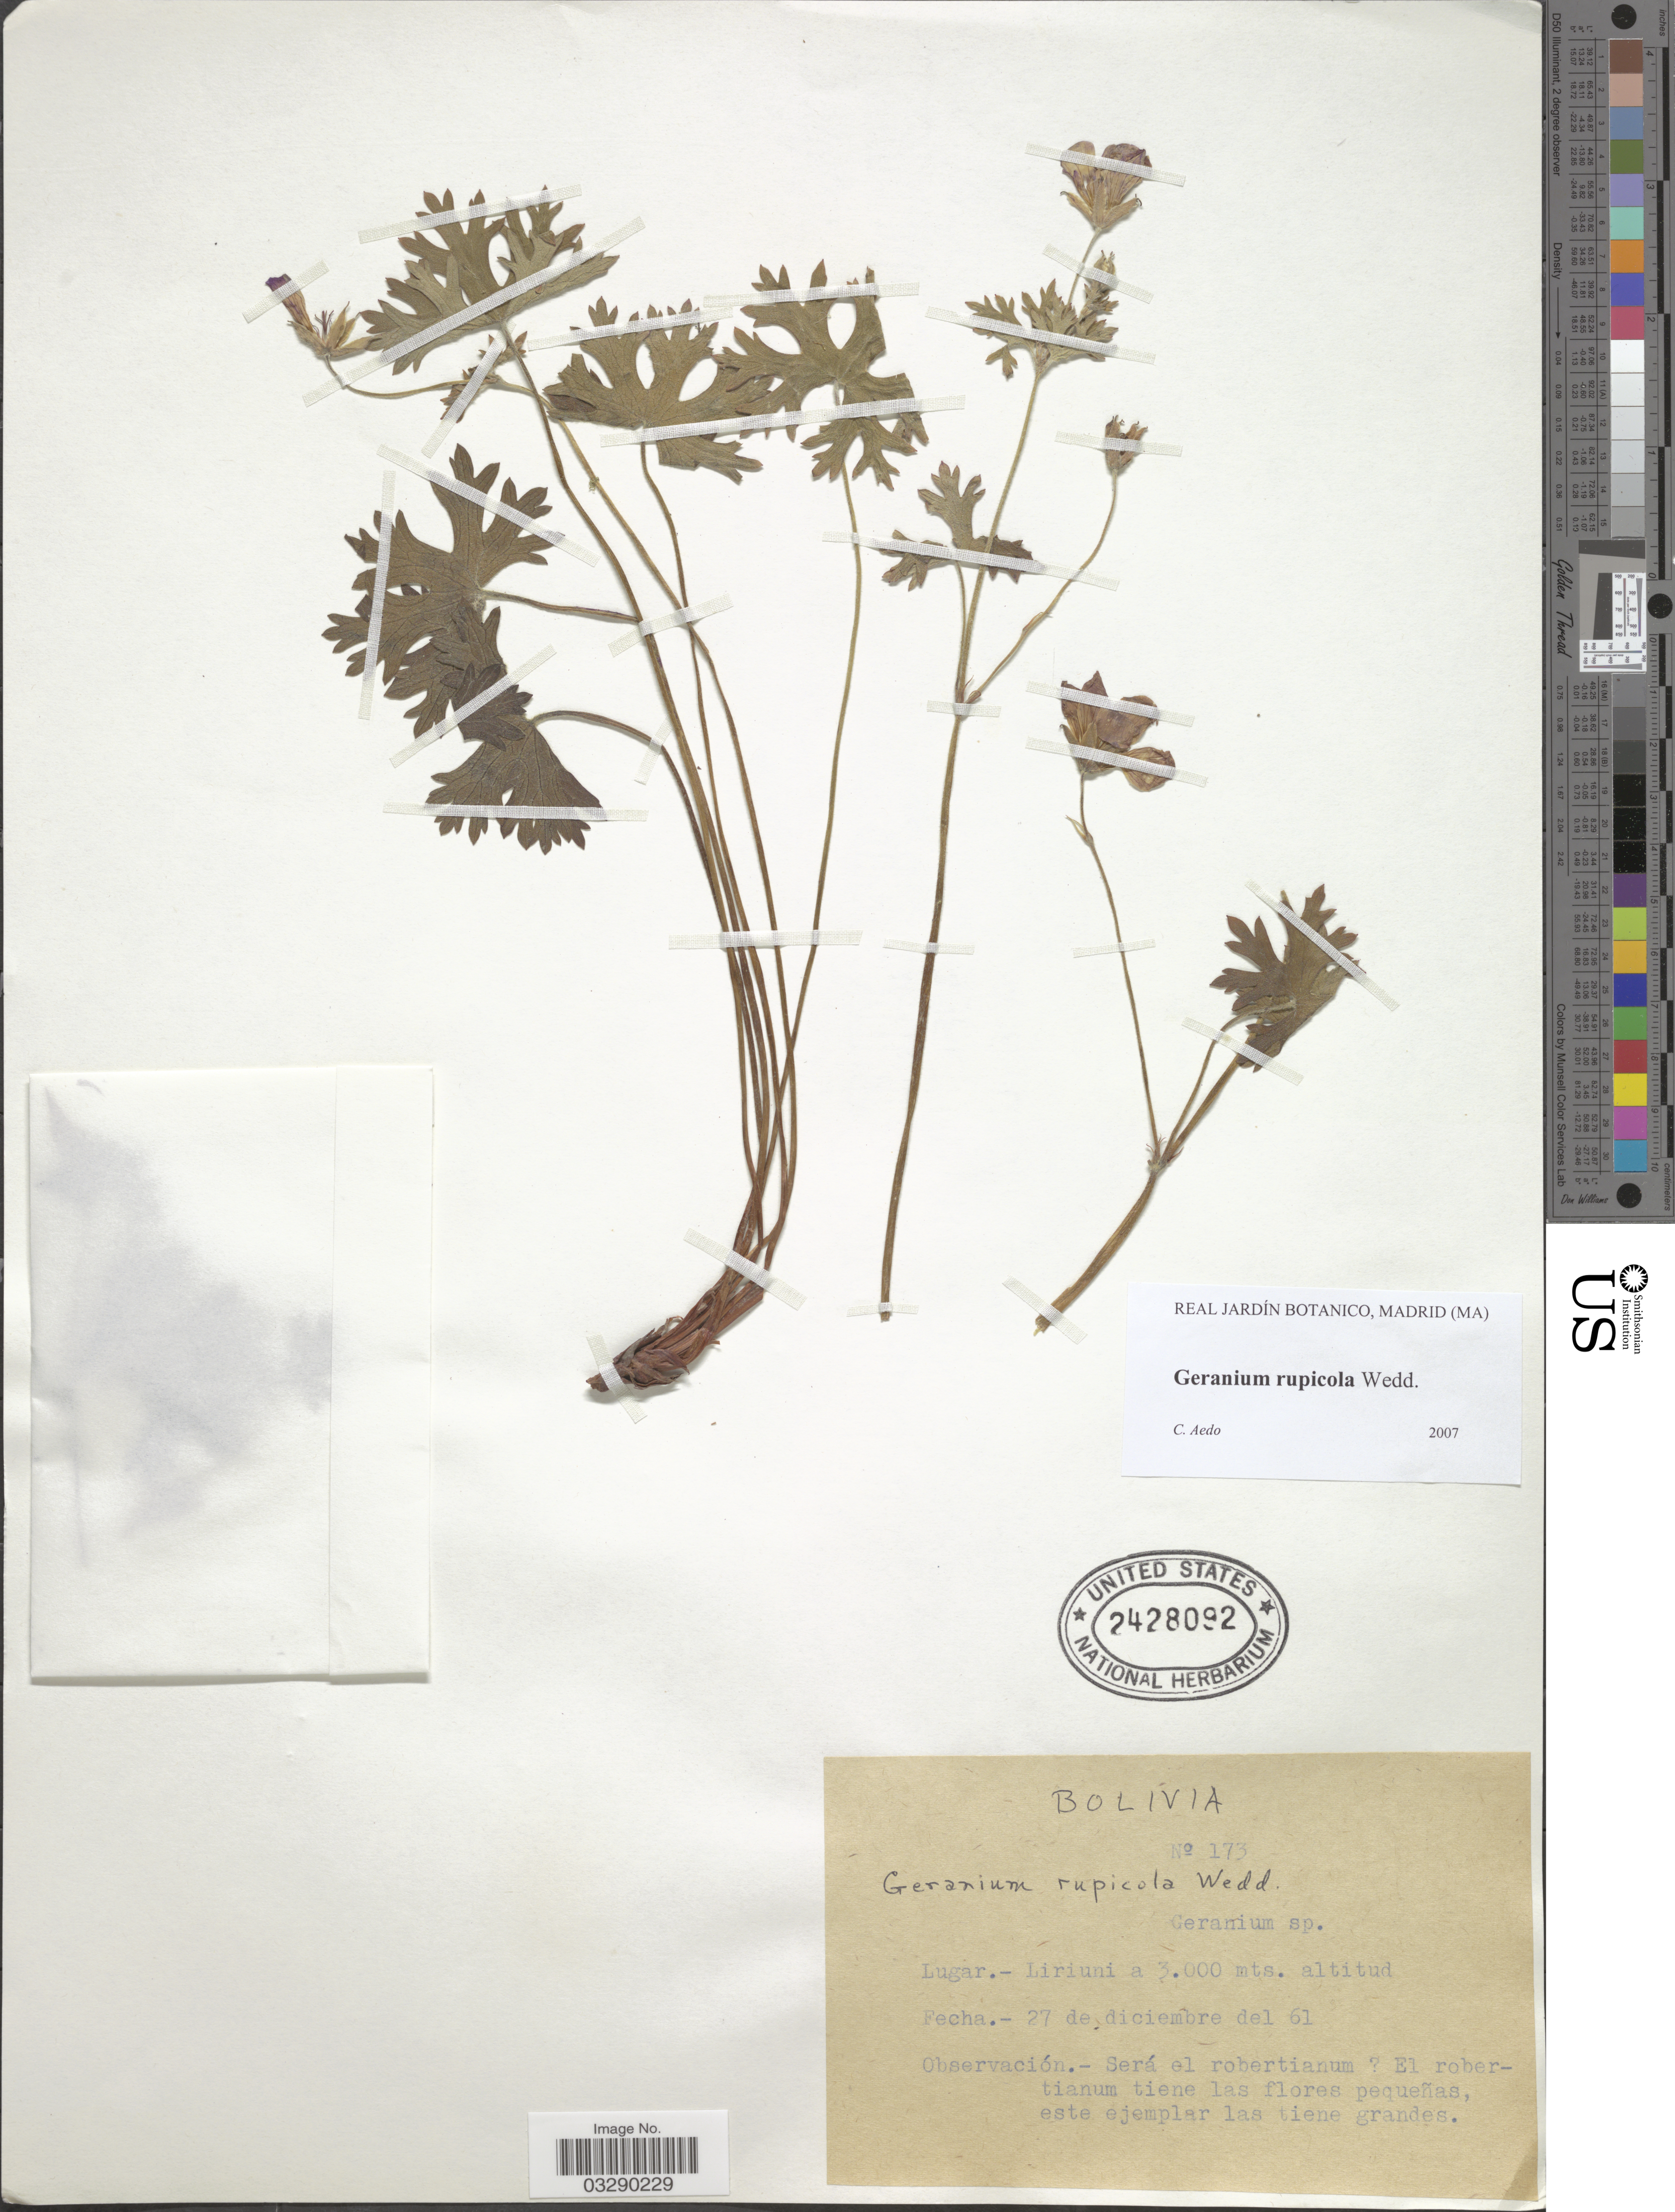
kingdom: Plantae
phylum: Tracheophyta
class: Magnoliopsida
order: Geraniales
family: Geraniaceae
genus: Geranium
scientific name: Geranium rupicola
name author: Wedd.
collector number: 173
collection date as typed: Transcribed d/m/y: 27/12/61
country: Bolivia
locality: Liriuni.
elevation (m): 3000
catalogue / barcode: US 2428092